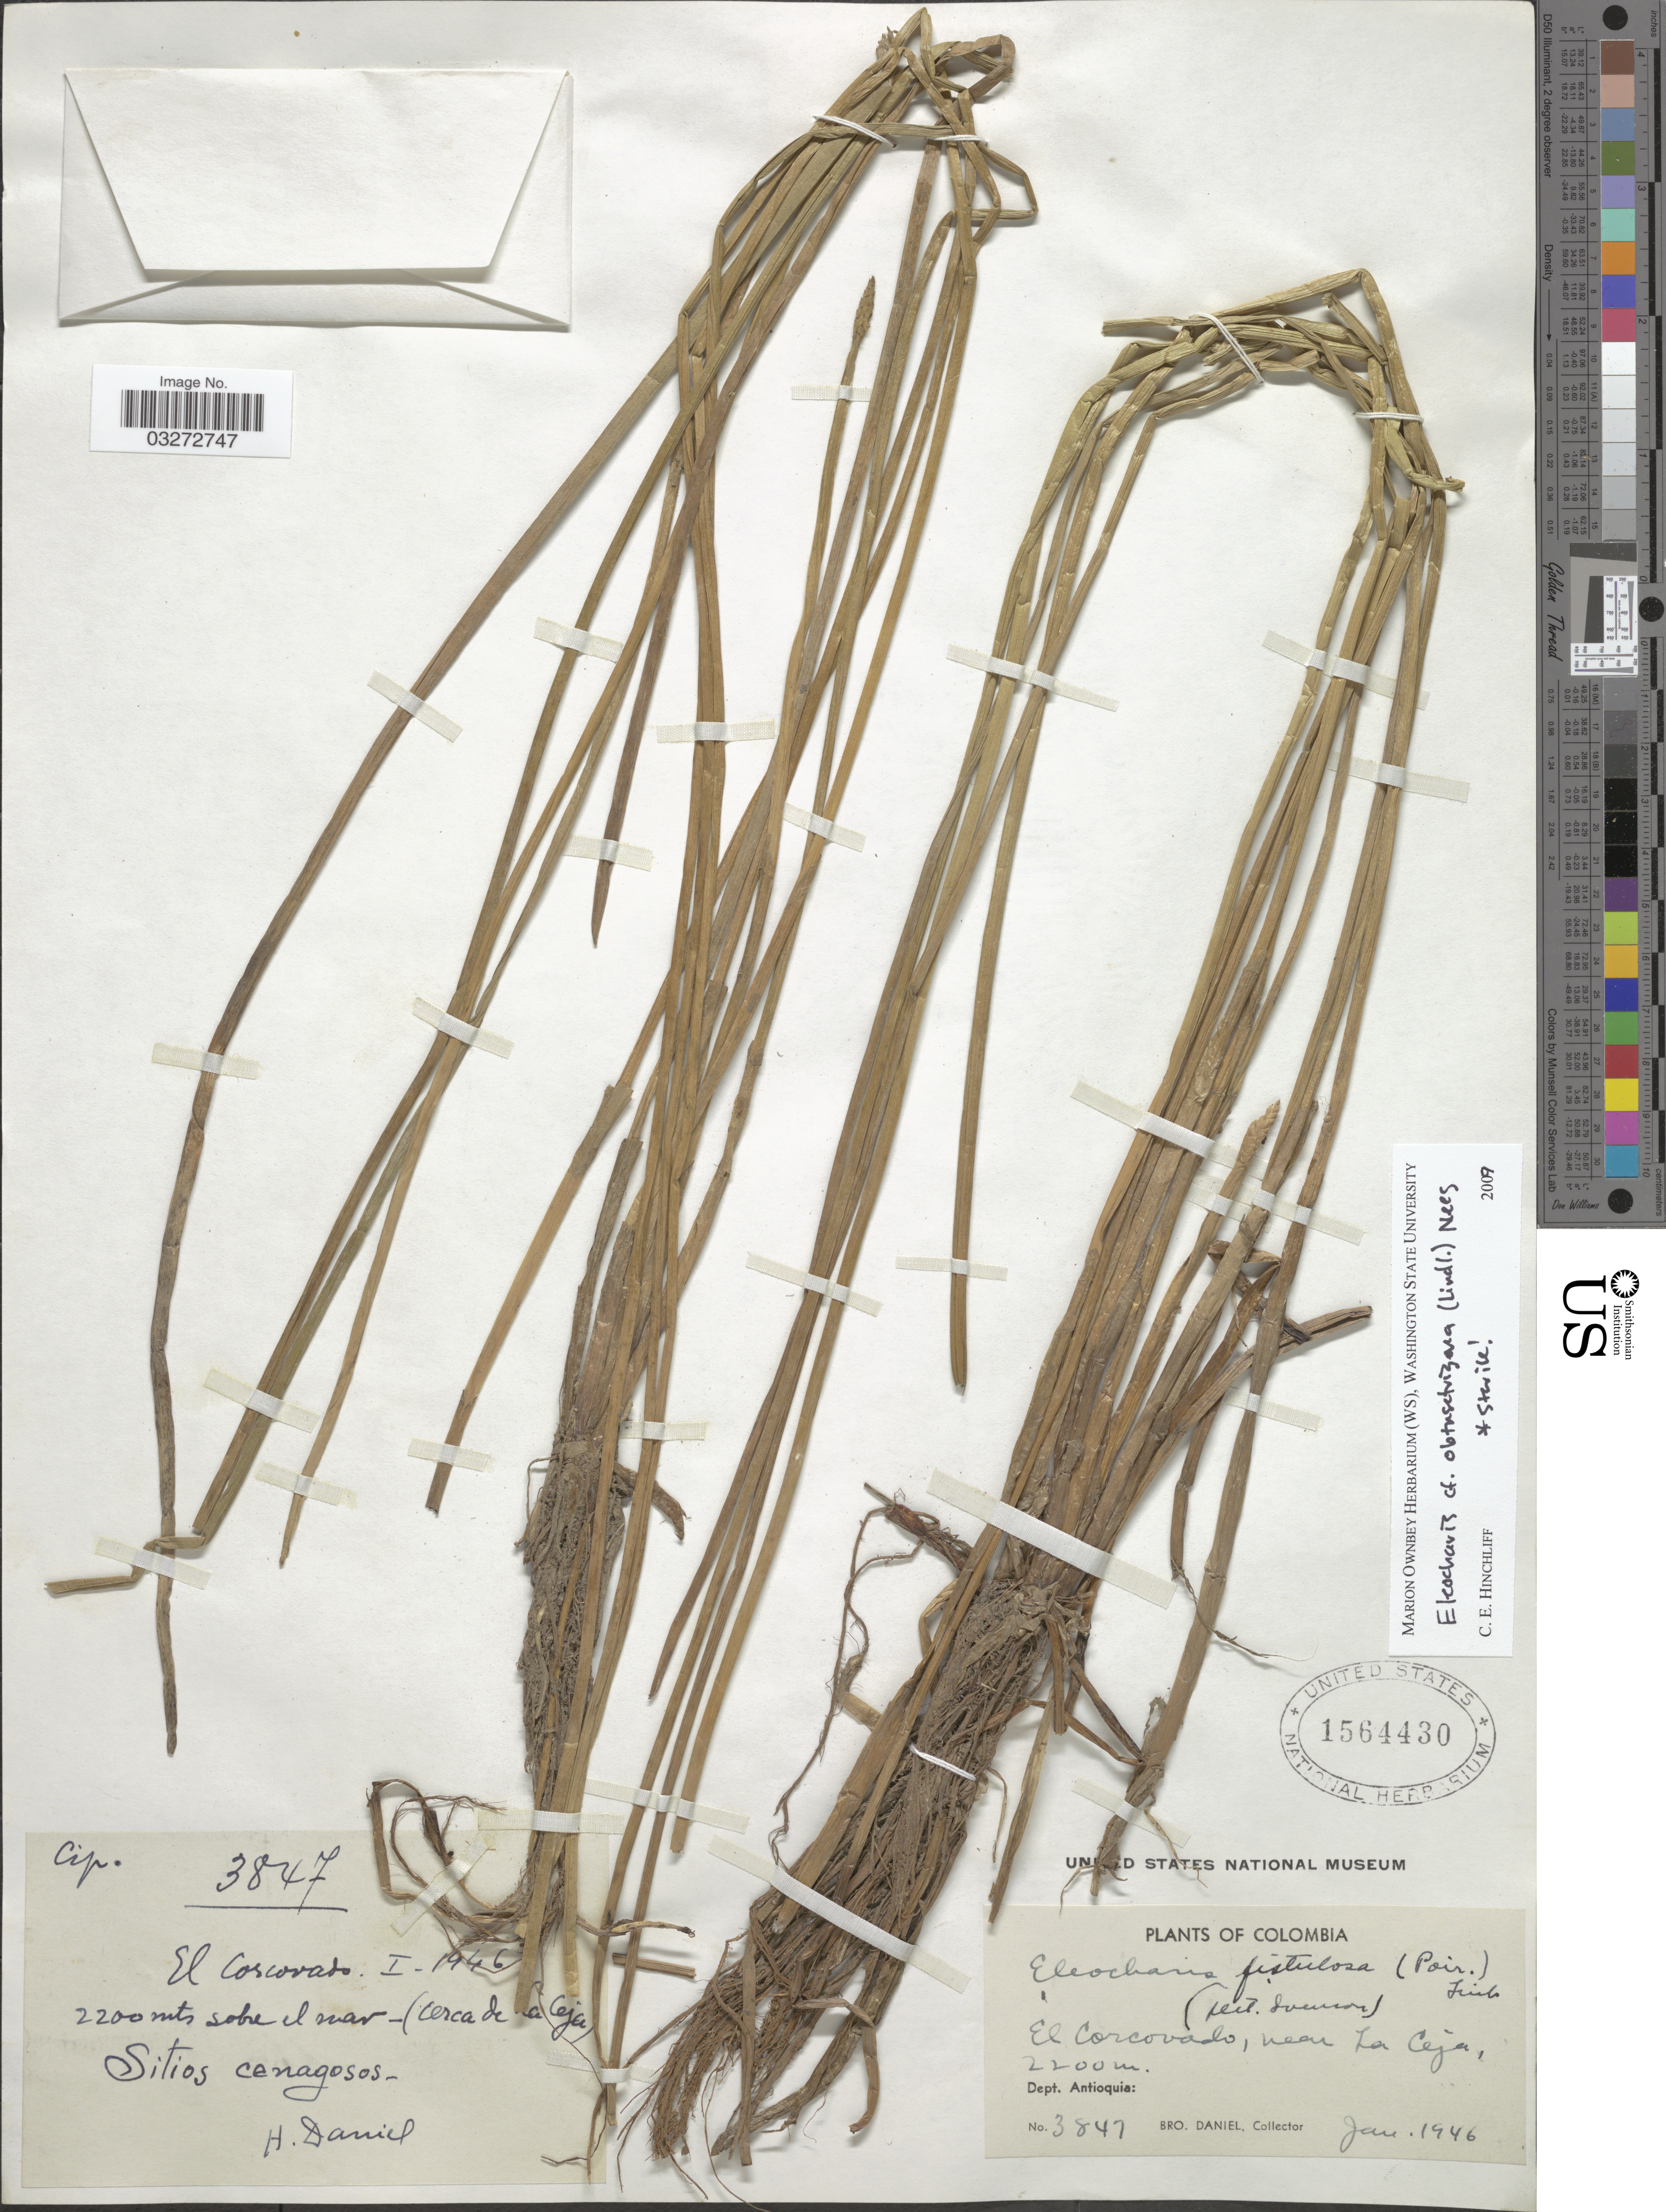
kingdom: Plantae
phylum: Tracheophyta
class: Liliopsida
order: Poales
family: Cyperaceae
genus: Eleocharis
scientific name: Eleocharis obtusetrigona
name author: (Lindl. & Nees) Steud.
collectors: Bro. Daniel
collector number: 3847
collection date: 1946-01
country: Colombia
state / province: Antioquia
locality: El Corcovado, near La Ceja. Dept. Antioquia.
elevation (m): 2200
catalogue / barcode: US 1564430